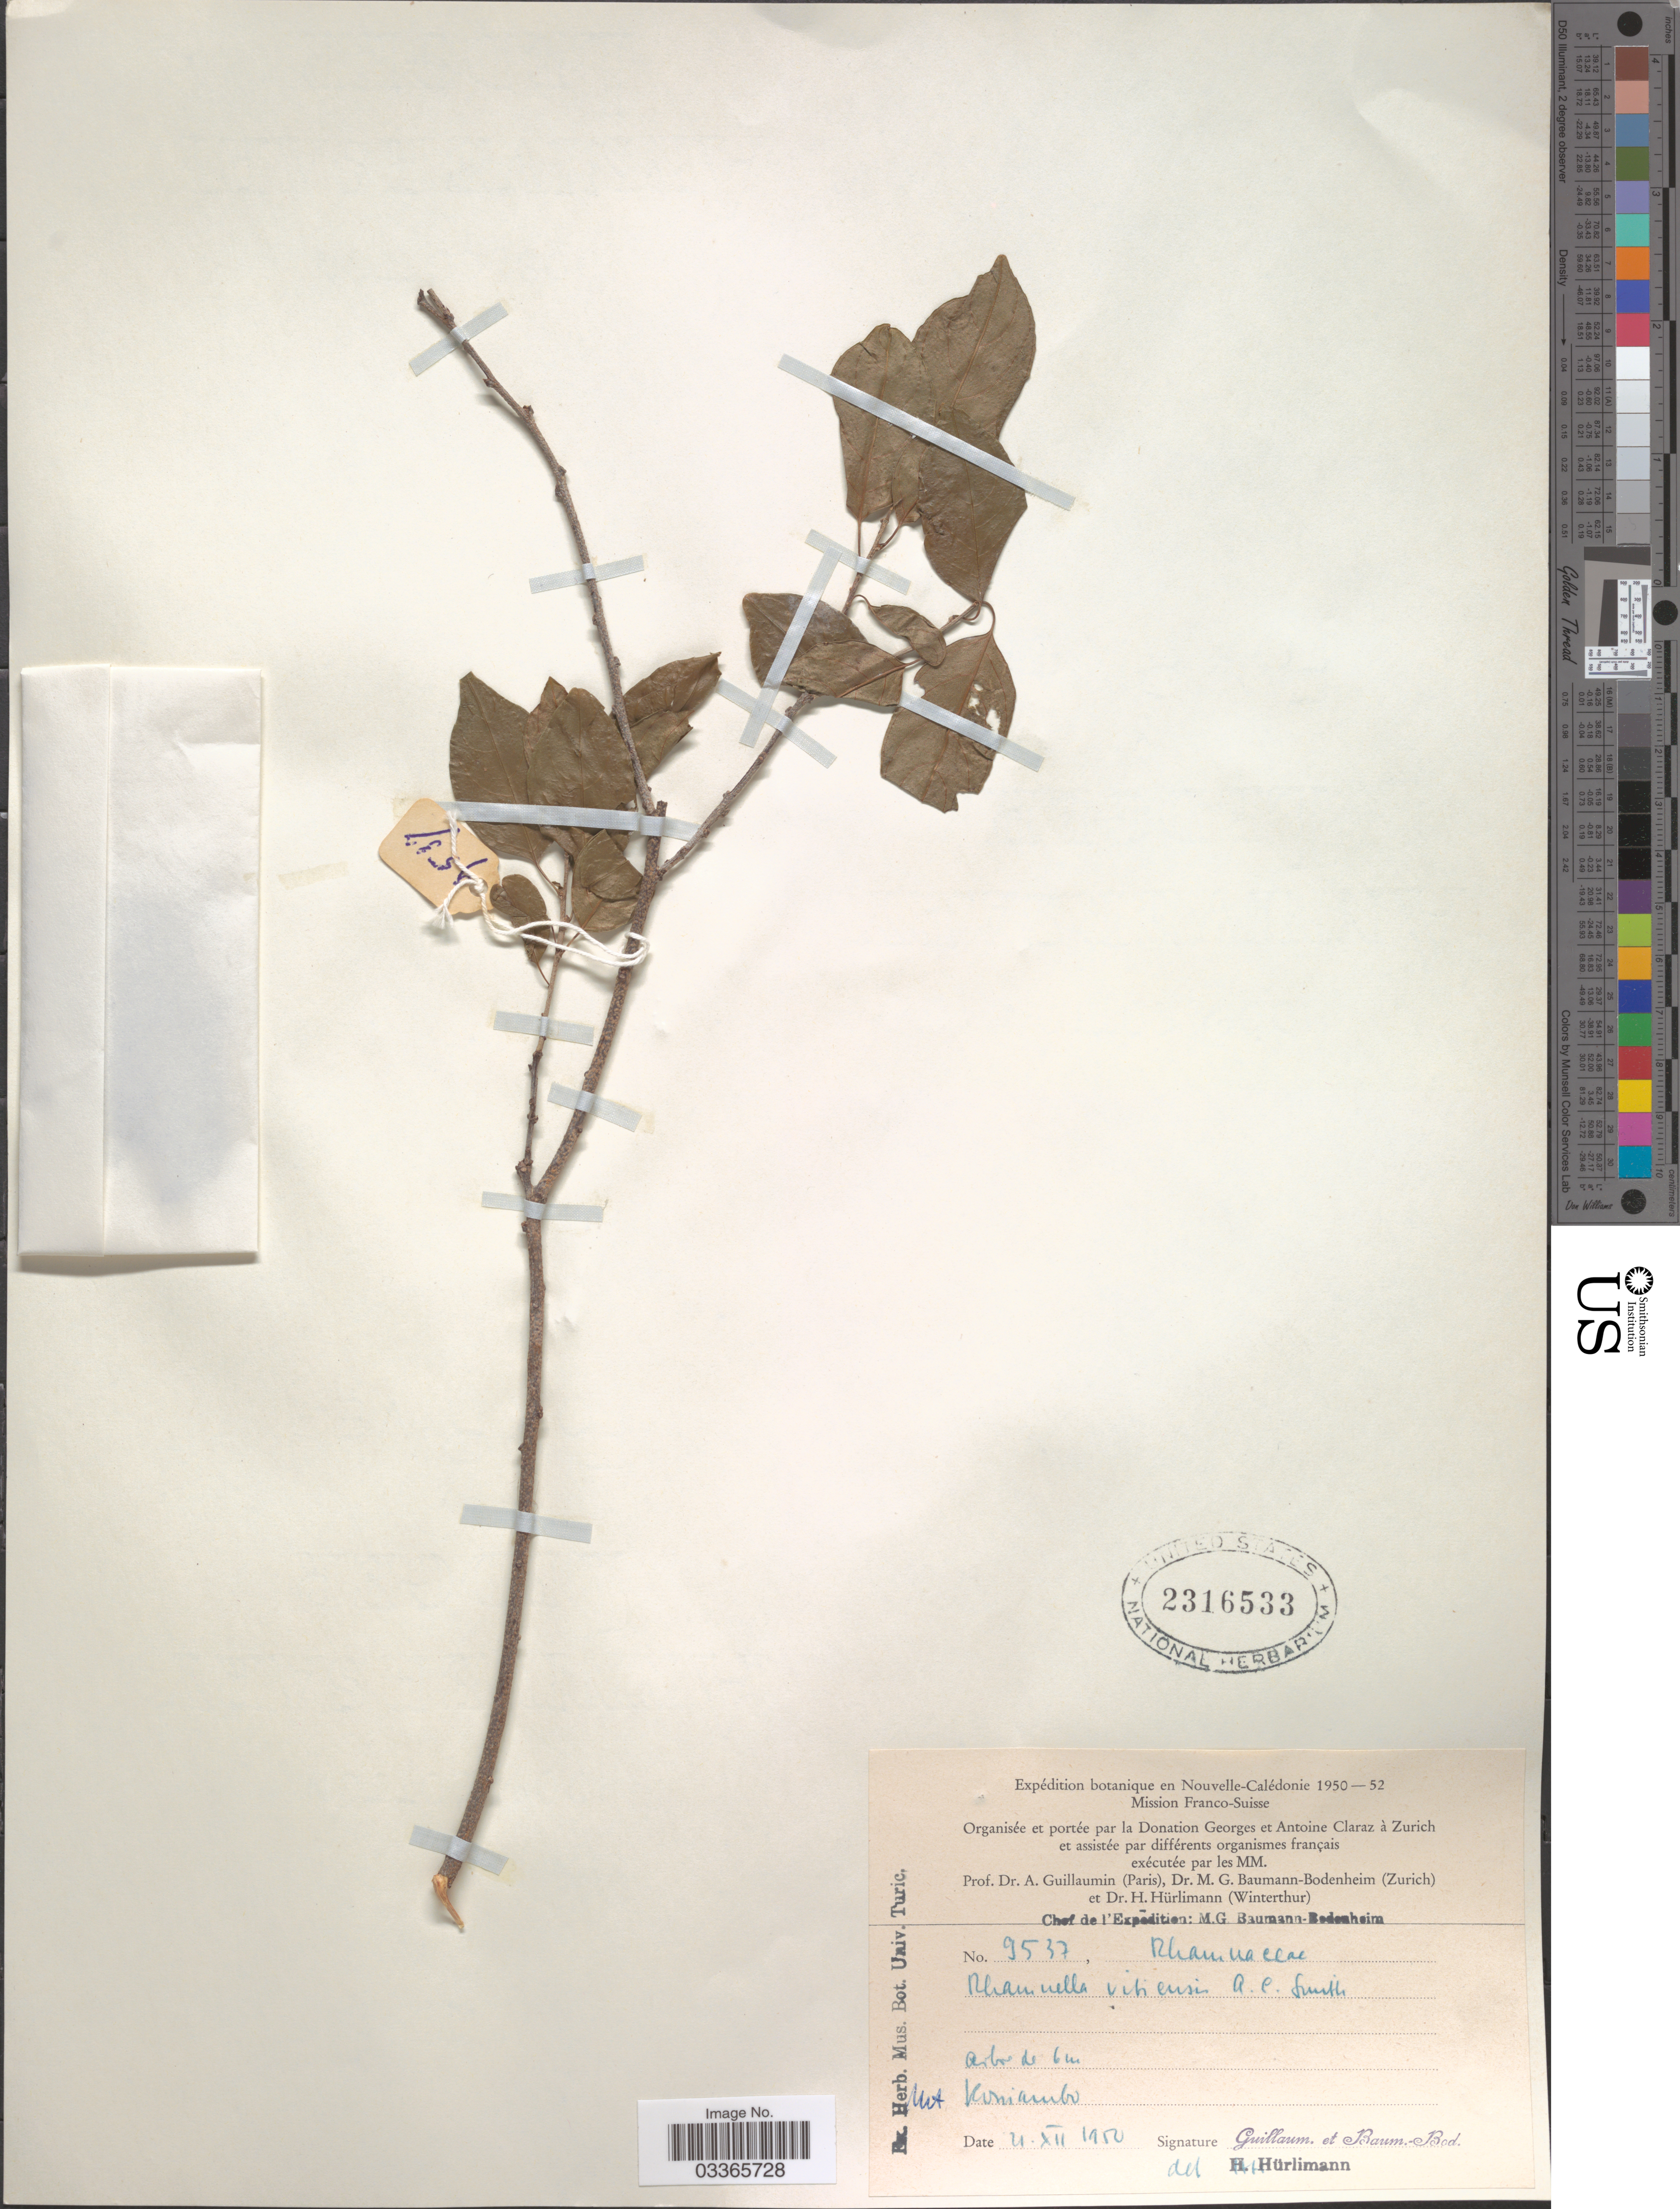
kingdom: Plantae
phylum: Tracheophyta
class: Magnoliopsida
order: Rosales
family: Rhamnaceae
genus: Rhamnella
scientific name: Rhamnella vitiensis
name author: (Benth.) A.C. Sm.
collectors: A. Guillaumin & M. G. Baumann-Bodenheim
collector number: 9537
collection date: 1950-12-21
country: New Caledonia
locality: Nouvelle-Calédonie. Mt. Koniambo.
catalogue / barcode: US 2316533